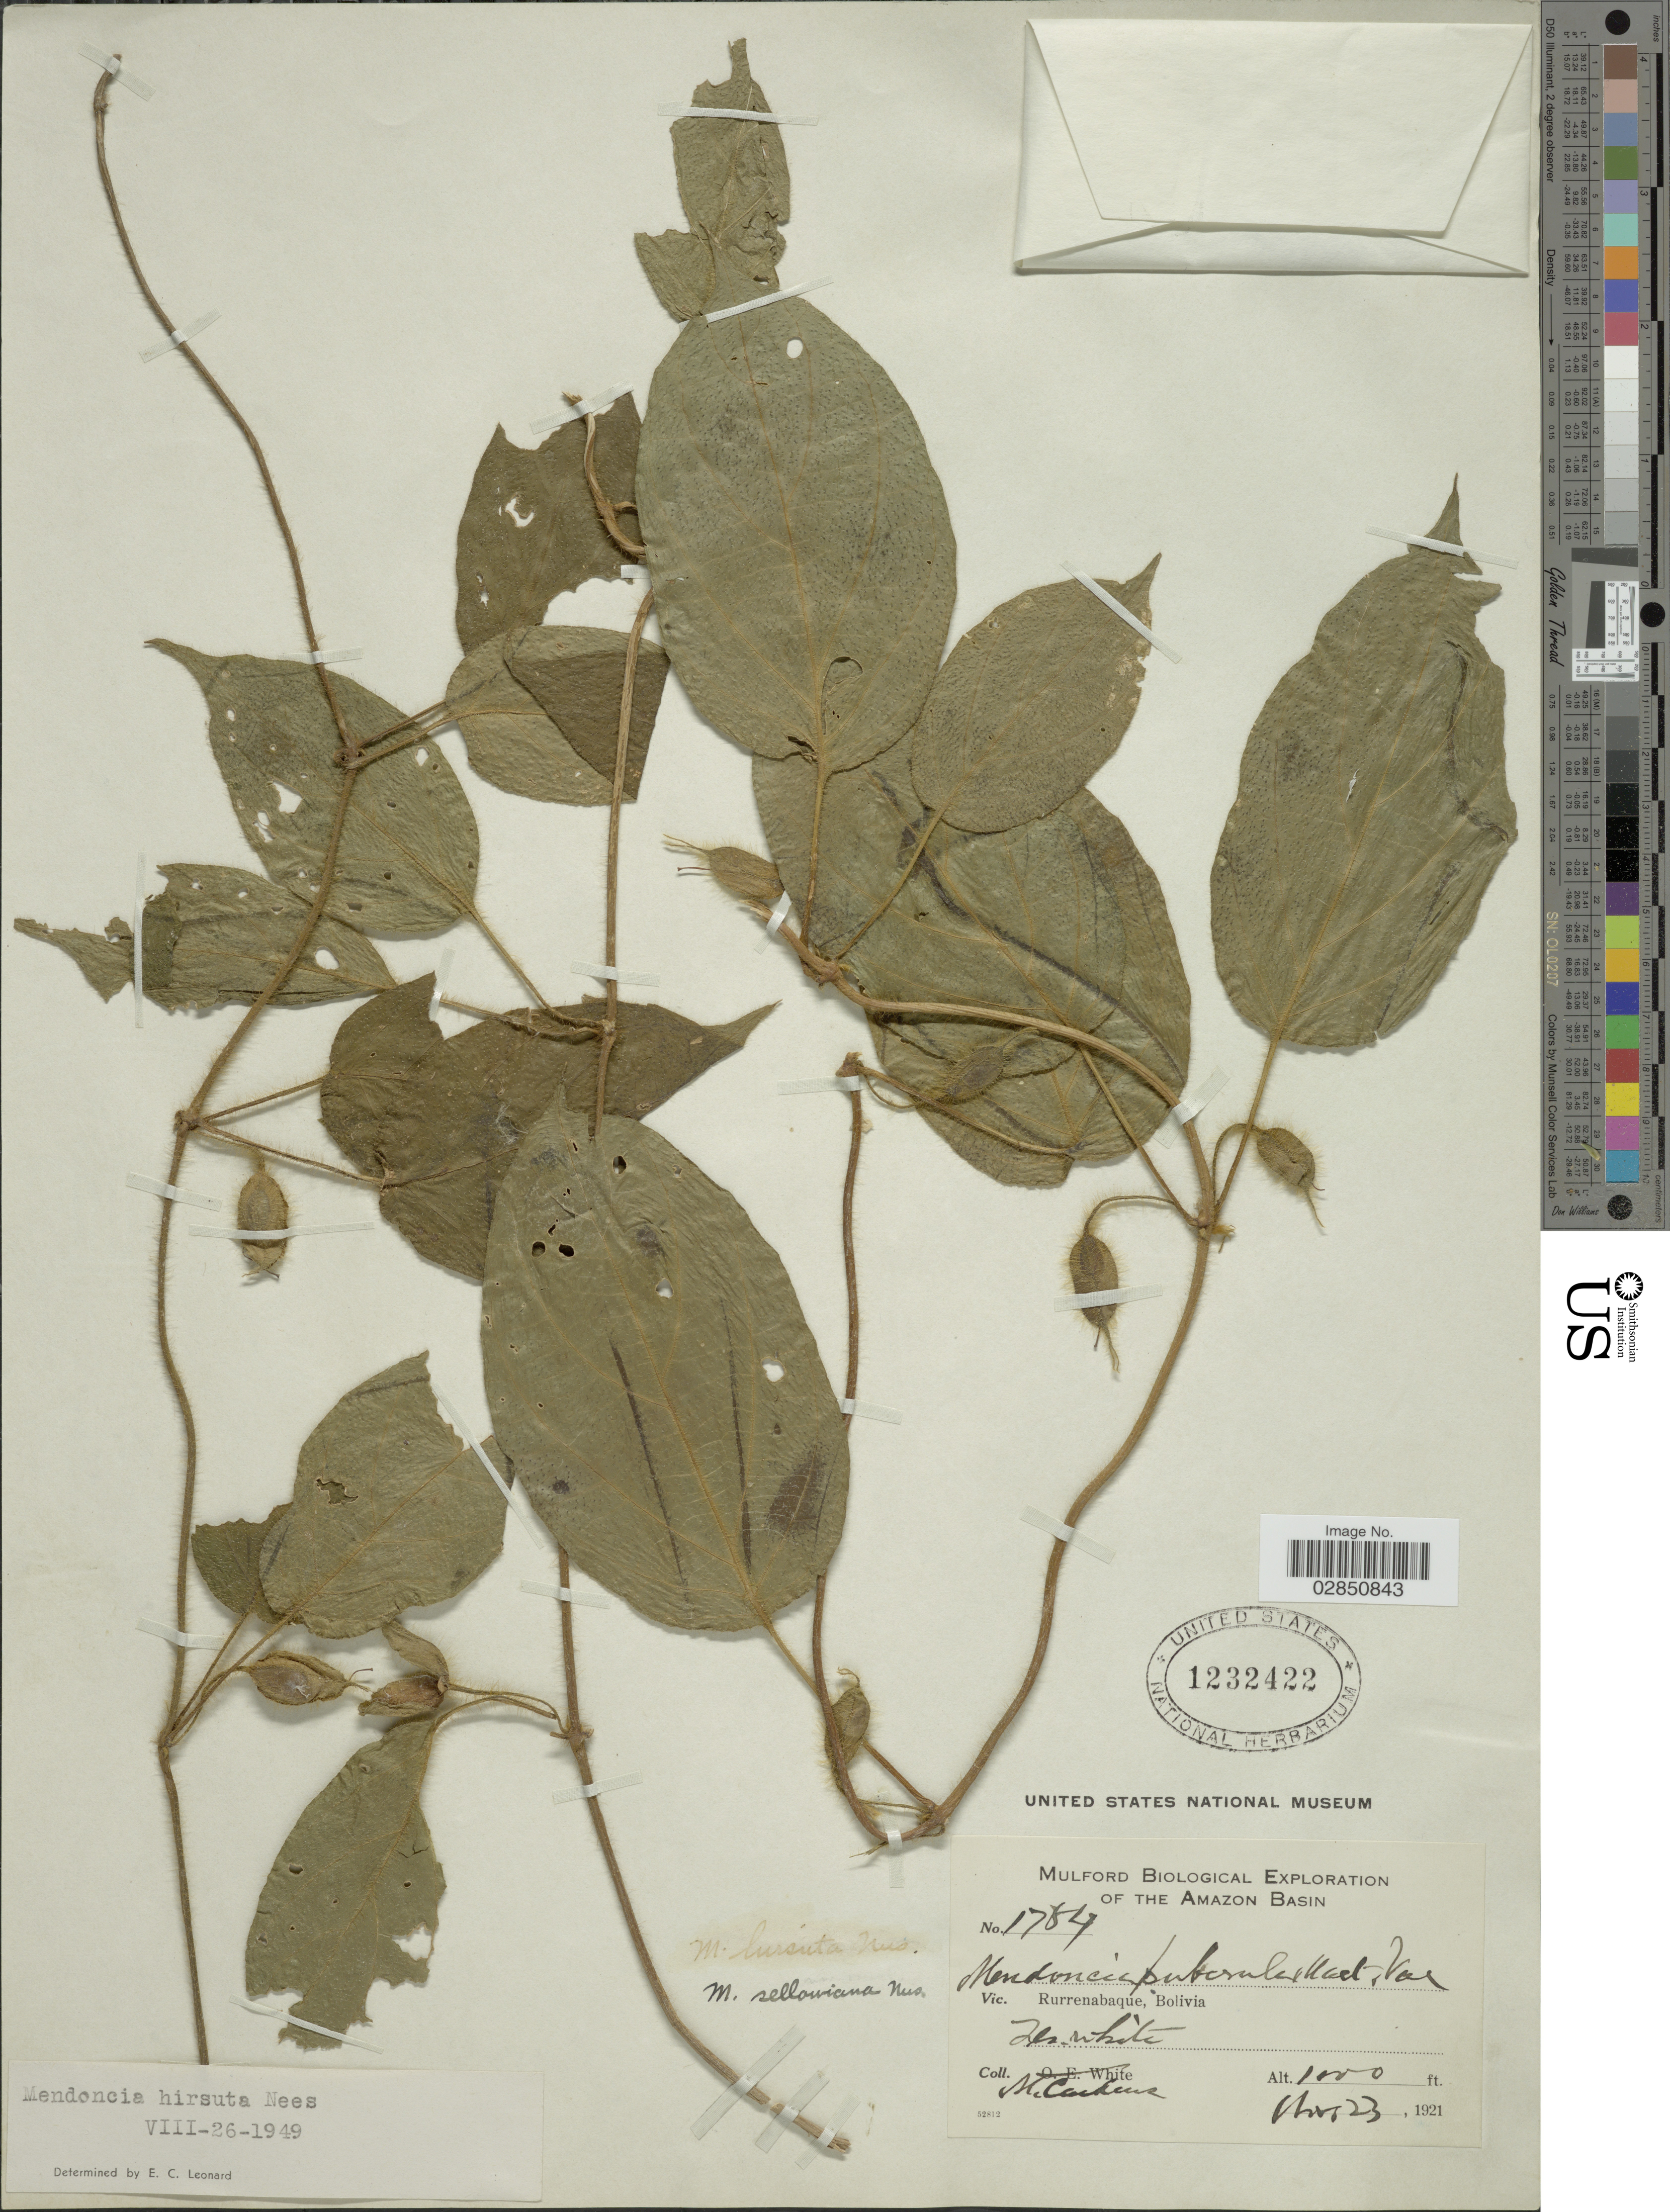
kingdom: Plantae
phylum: Tracheophyta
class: Magnoliopsida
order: Lamiales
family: Acanthaceae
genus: Mendoncia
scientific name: Mendoncia bivalvis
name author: (L. f.) Merr.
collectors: M. Cárdenas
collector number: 1784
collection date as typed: Nov. 23, 1921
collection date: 1921-11-23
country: Bolivia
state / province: Beni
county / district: José Ballivián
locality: Rurrenabaque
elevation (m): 305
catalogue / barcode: US 1232422